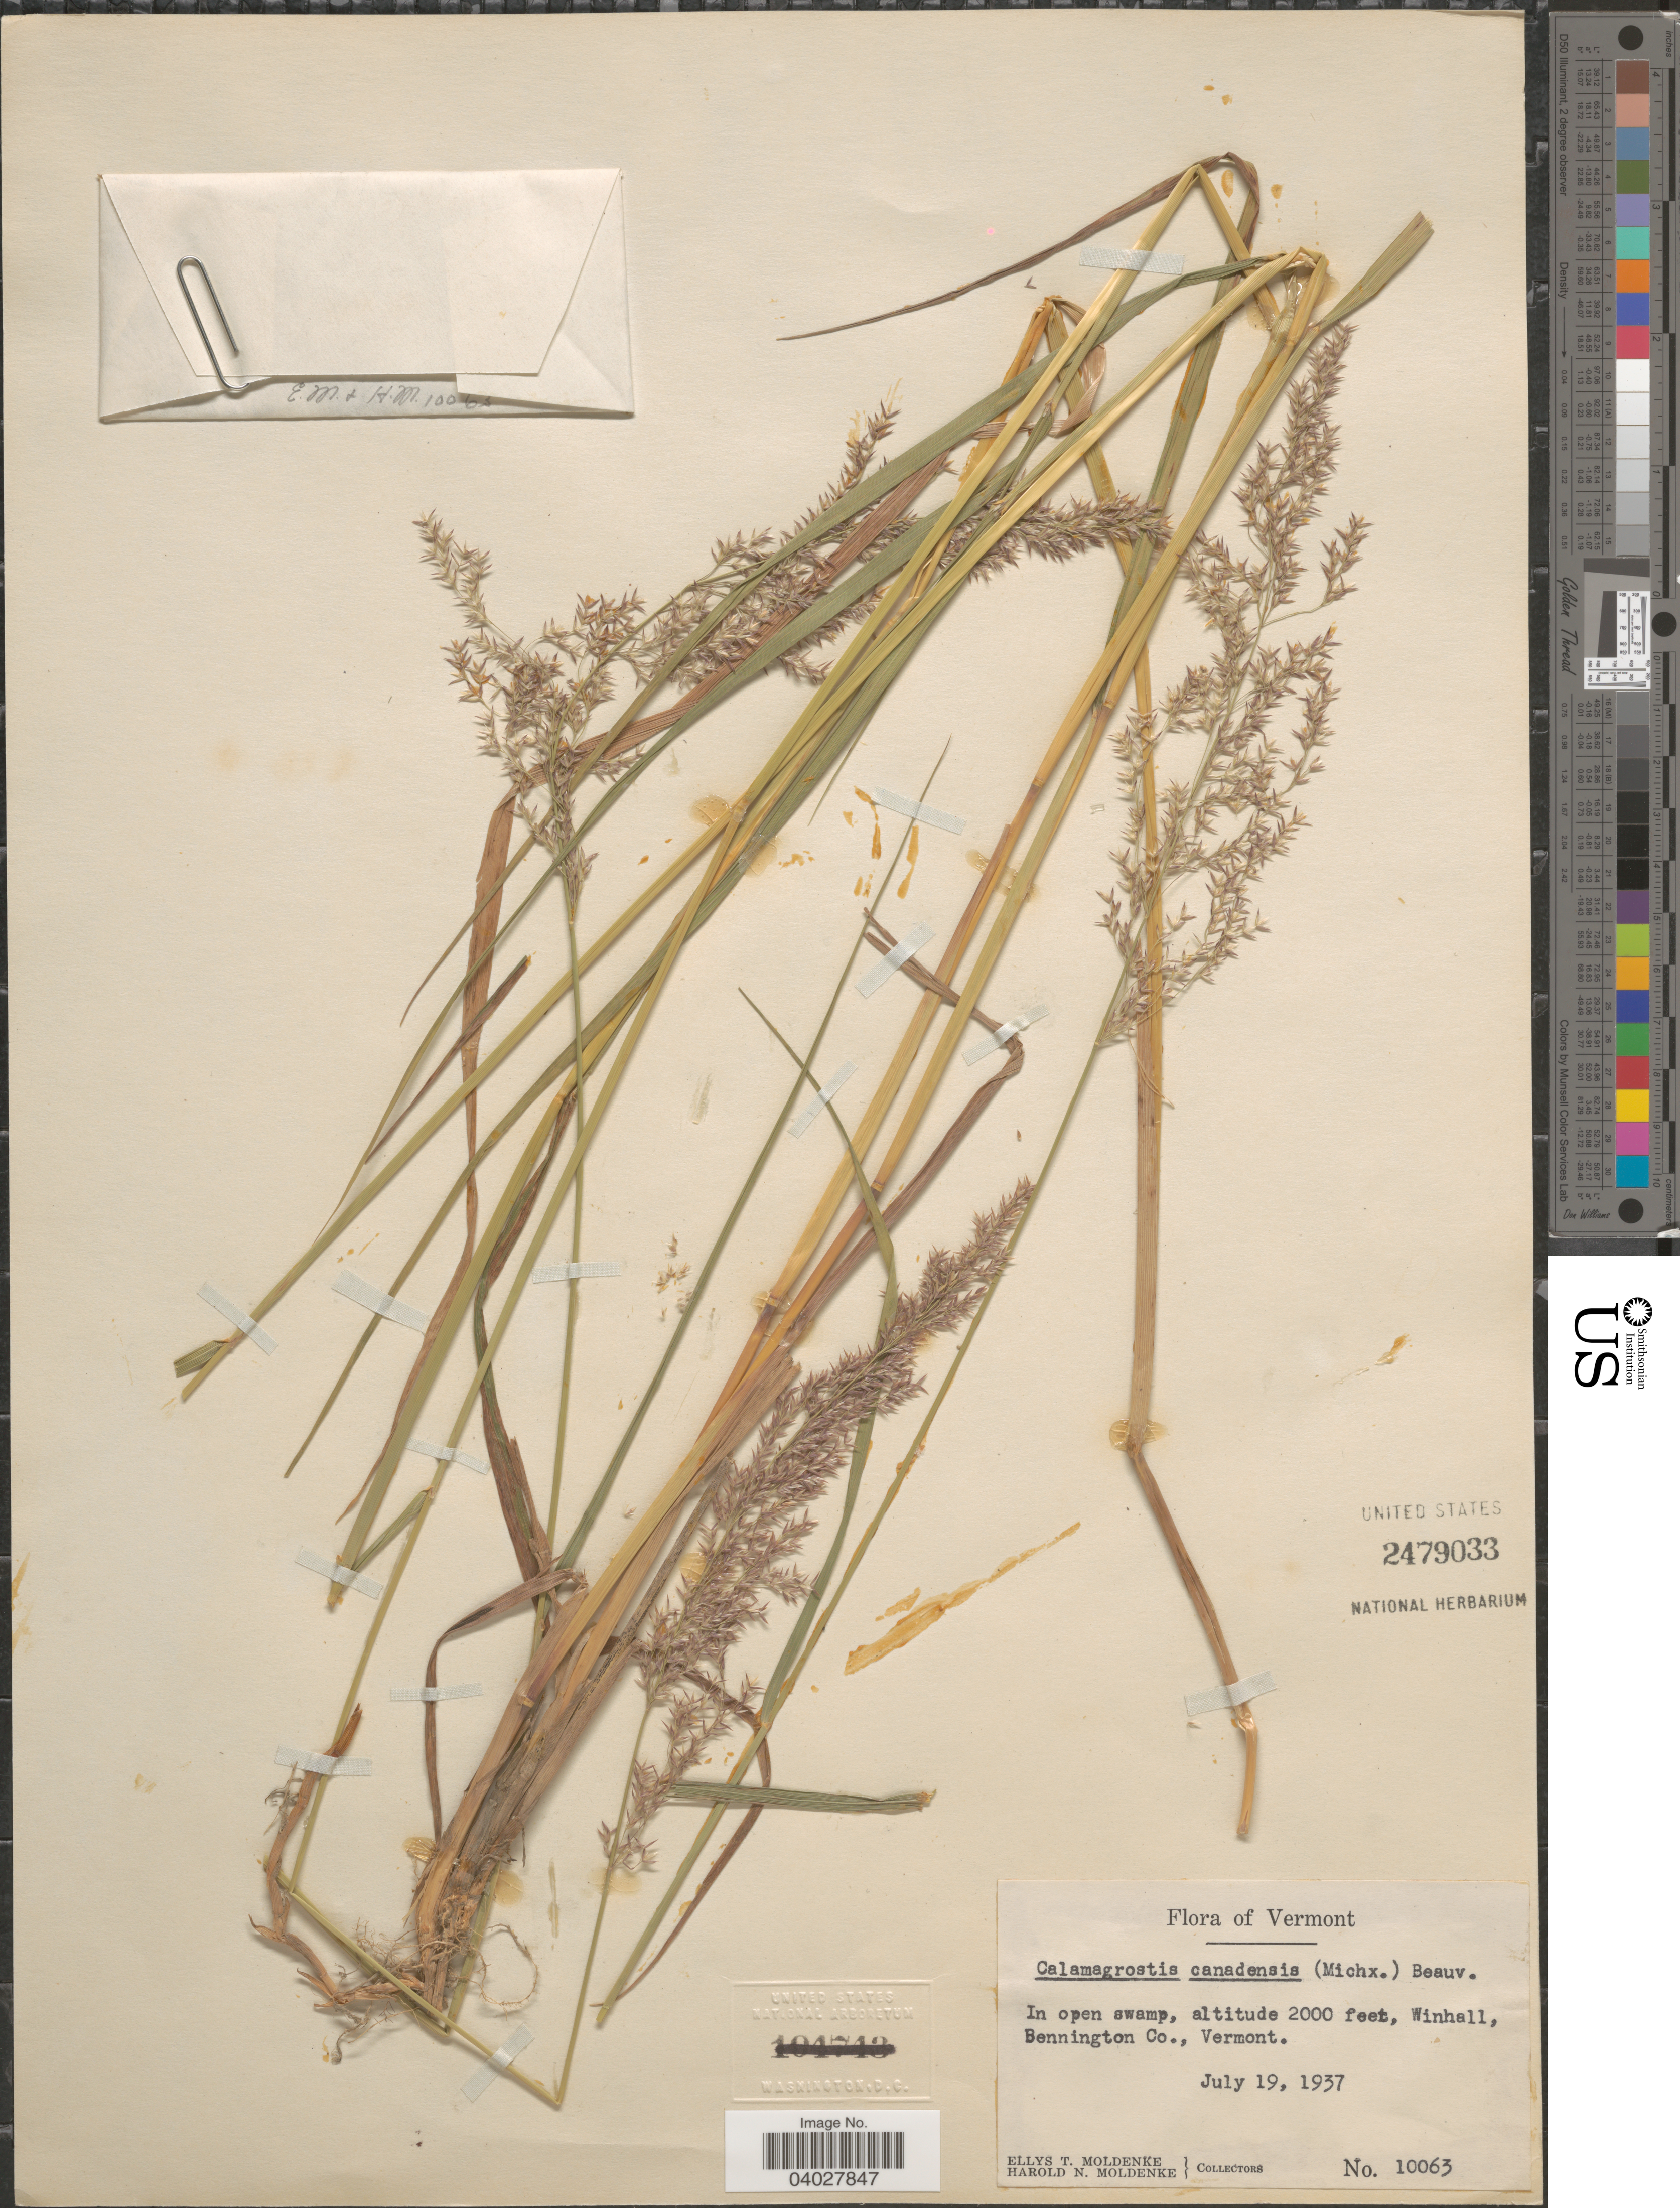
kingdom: Plantae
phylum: Tracheophyta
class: Liliopsida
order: Poales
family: Poaceae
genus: Calamagrostis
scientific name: Calamagrostis canadensis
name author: (Michx.) P. Beauv.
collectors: E. Moldenke & H. N. Moldenke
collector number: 10063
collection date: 1937-07-19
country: United States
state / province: Vermont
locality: In open swamp, Winhall, Bennington Co.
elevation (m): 610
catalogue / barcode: US 2479033